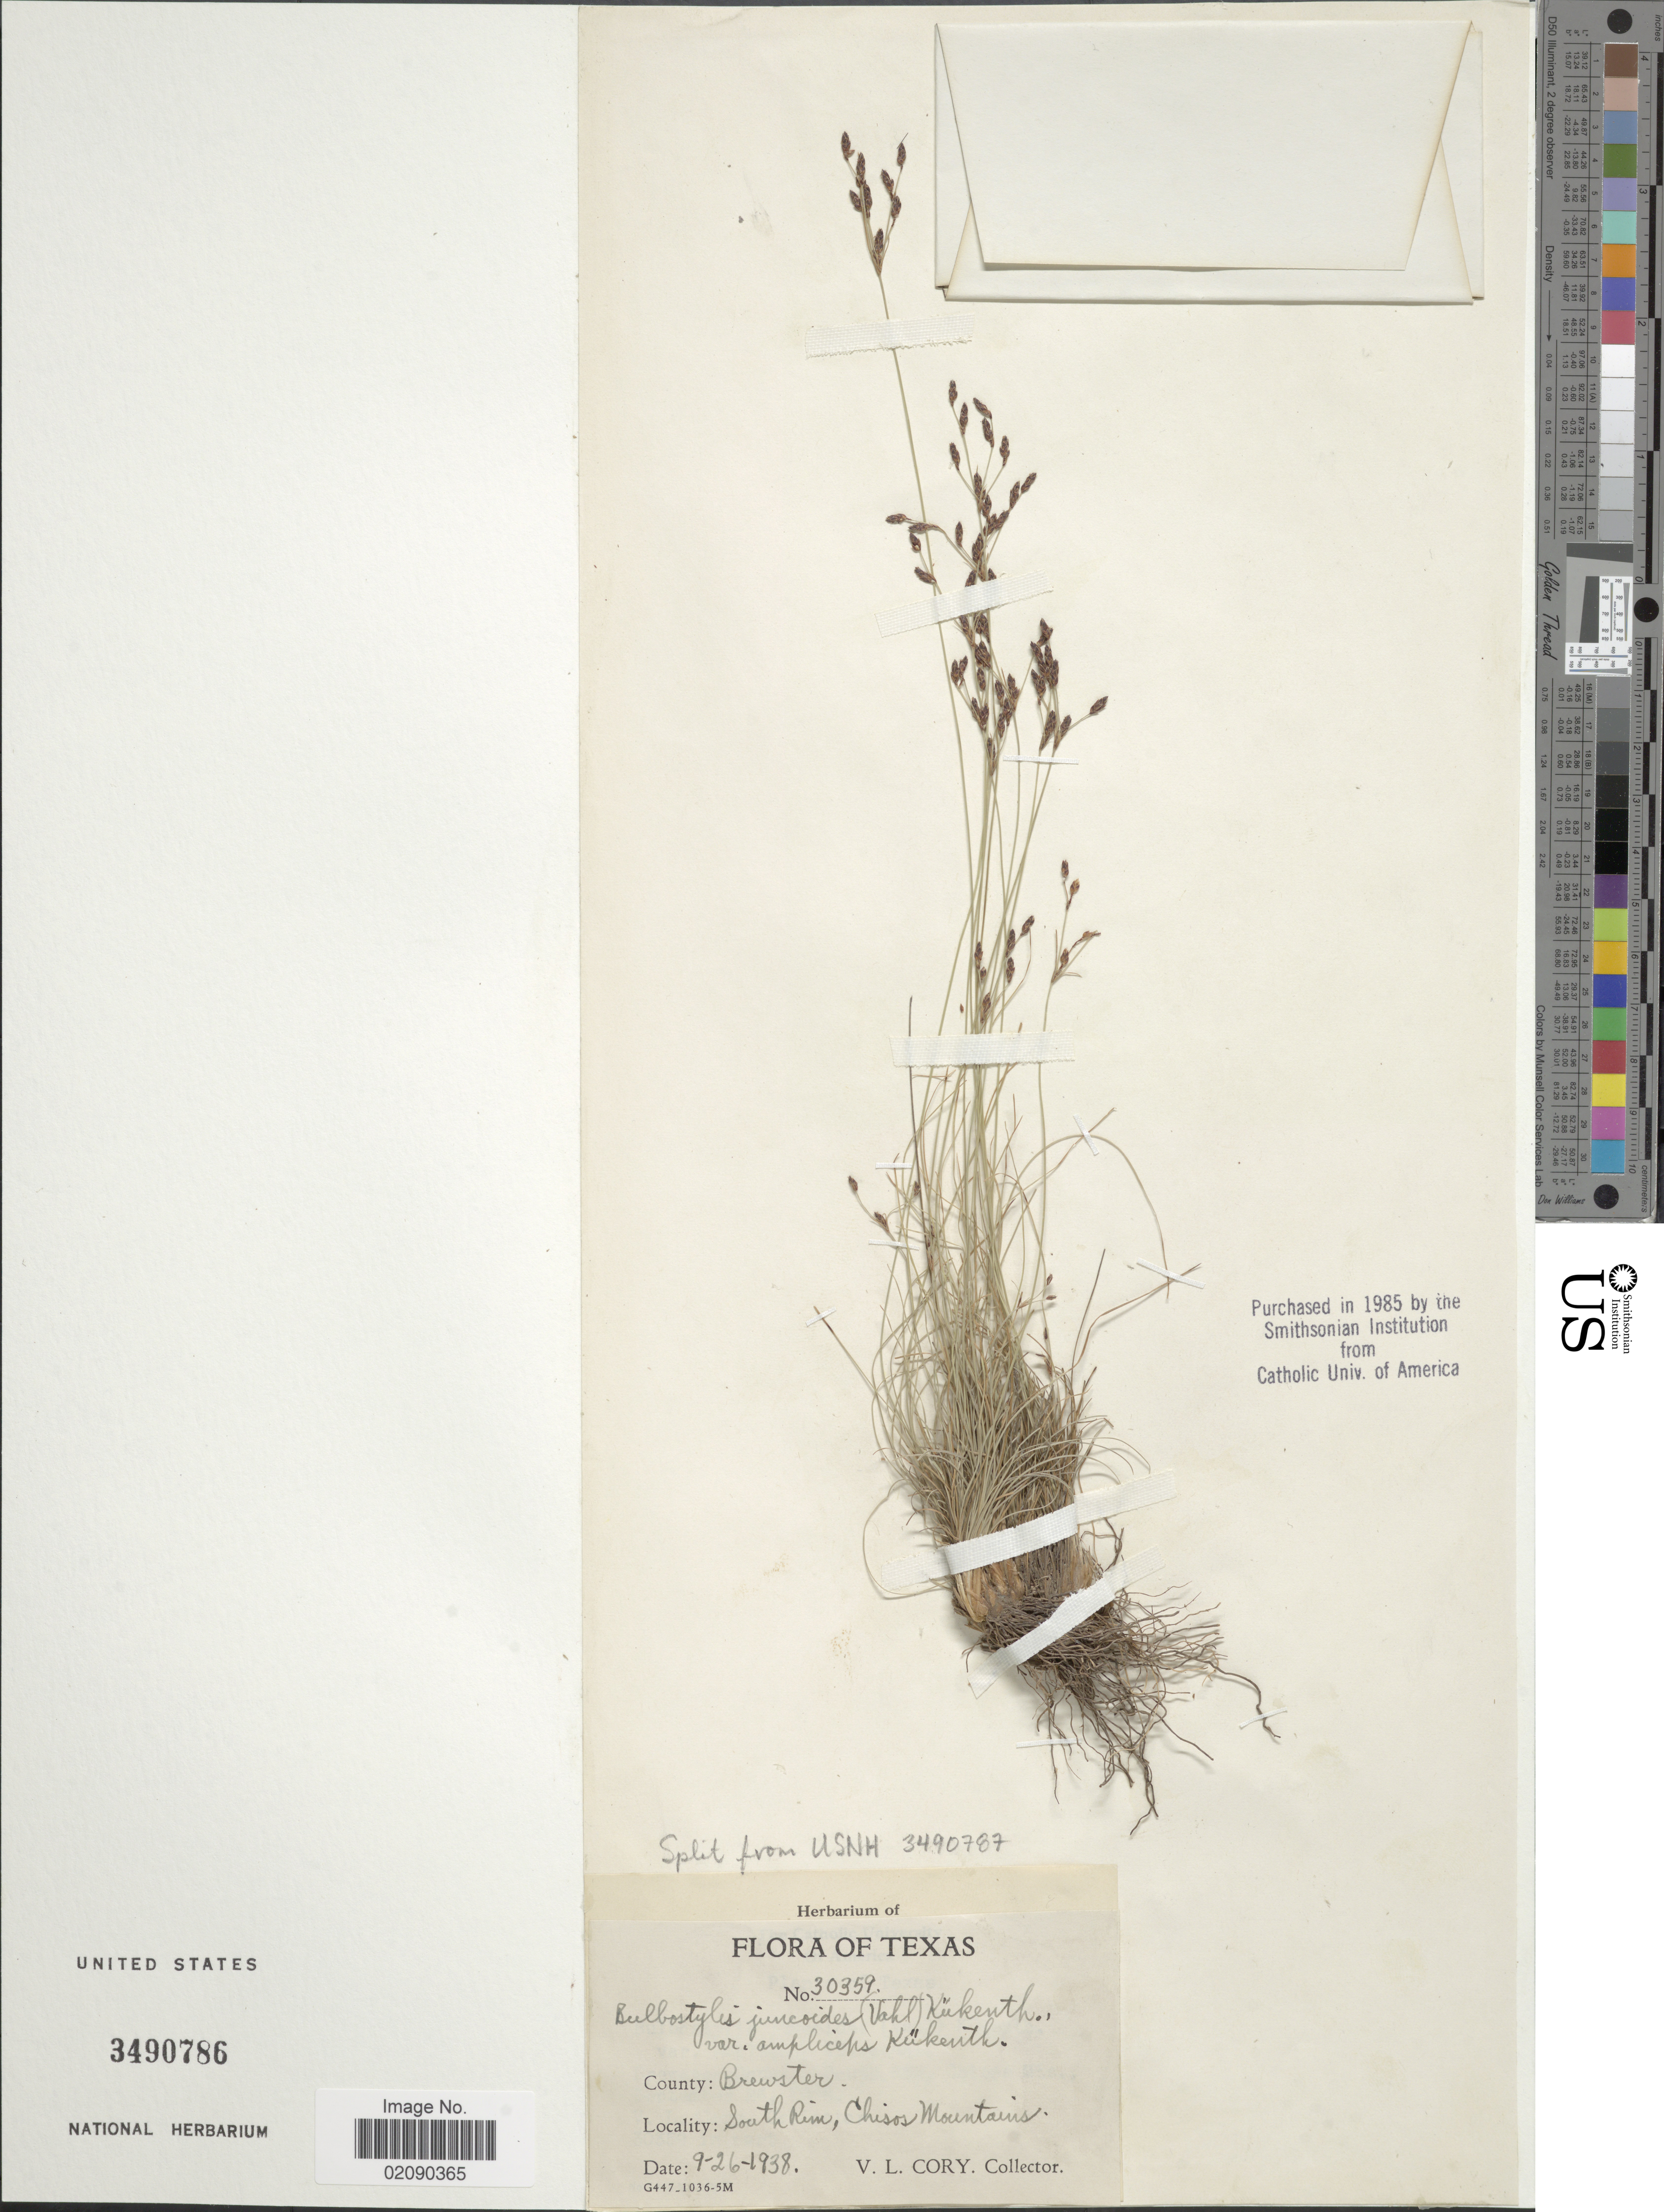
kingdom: Plantae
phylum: Tracheophyta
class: Liliopsida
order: Poales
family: Cyperaceae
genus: Bulbostylis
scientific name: Bulbostylis juncoides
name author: (Vahl) Kük. ex Herter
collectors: V. Cory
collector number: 30359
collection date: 1938-09-26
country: United States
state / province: Texas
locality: County: Brewster. South Rim, Chisos Mountains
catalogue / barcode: US 3490786